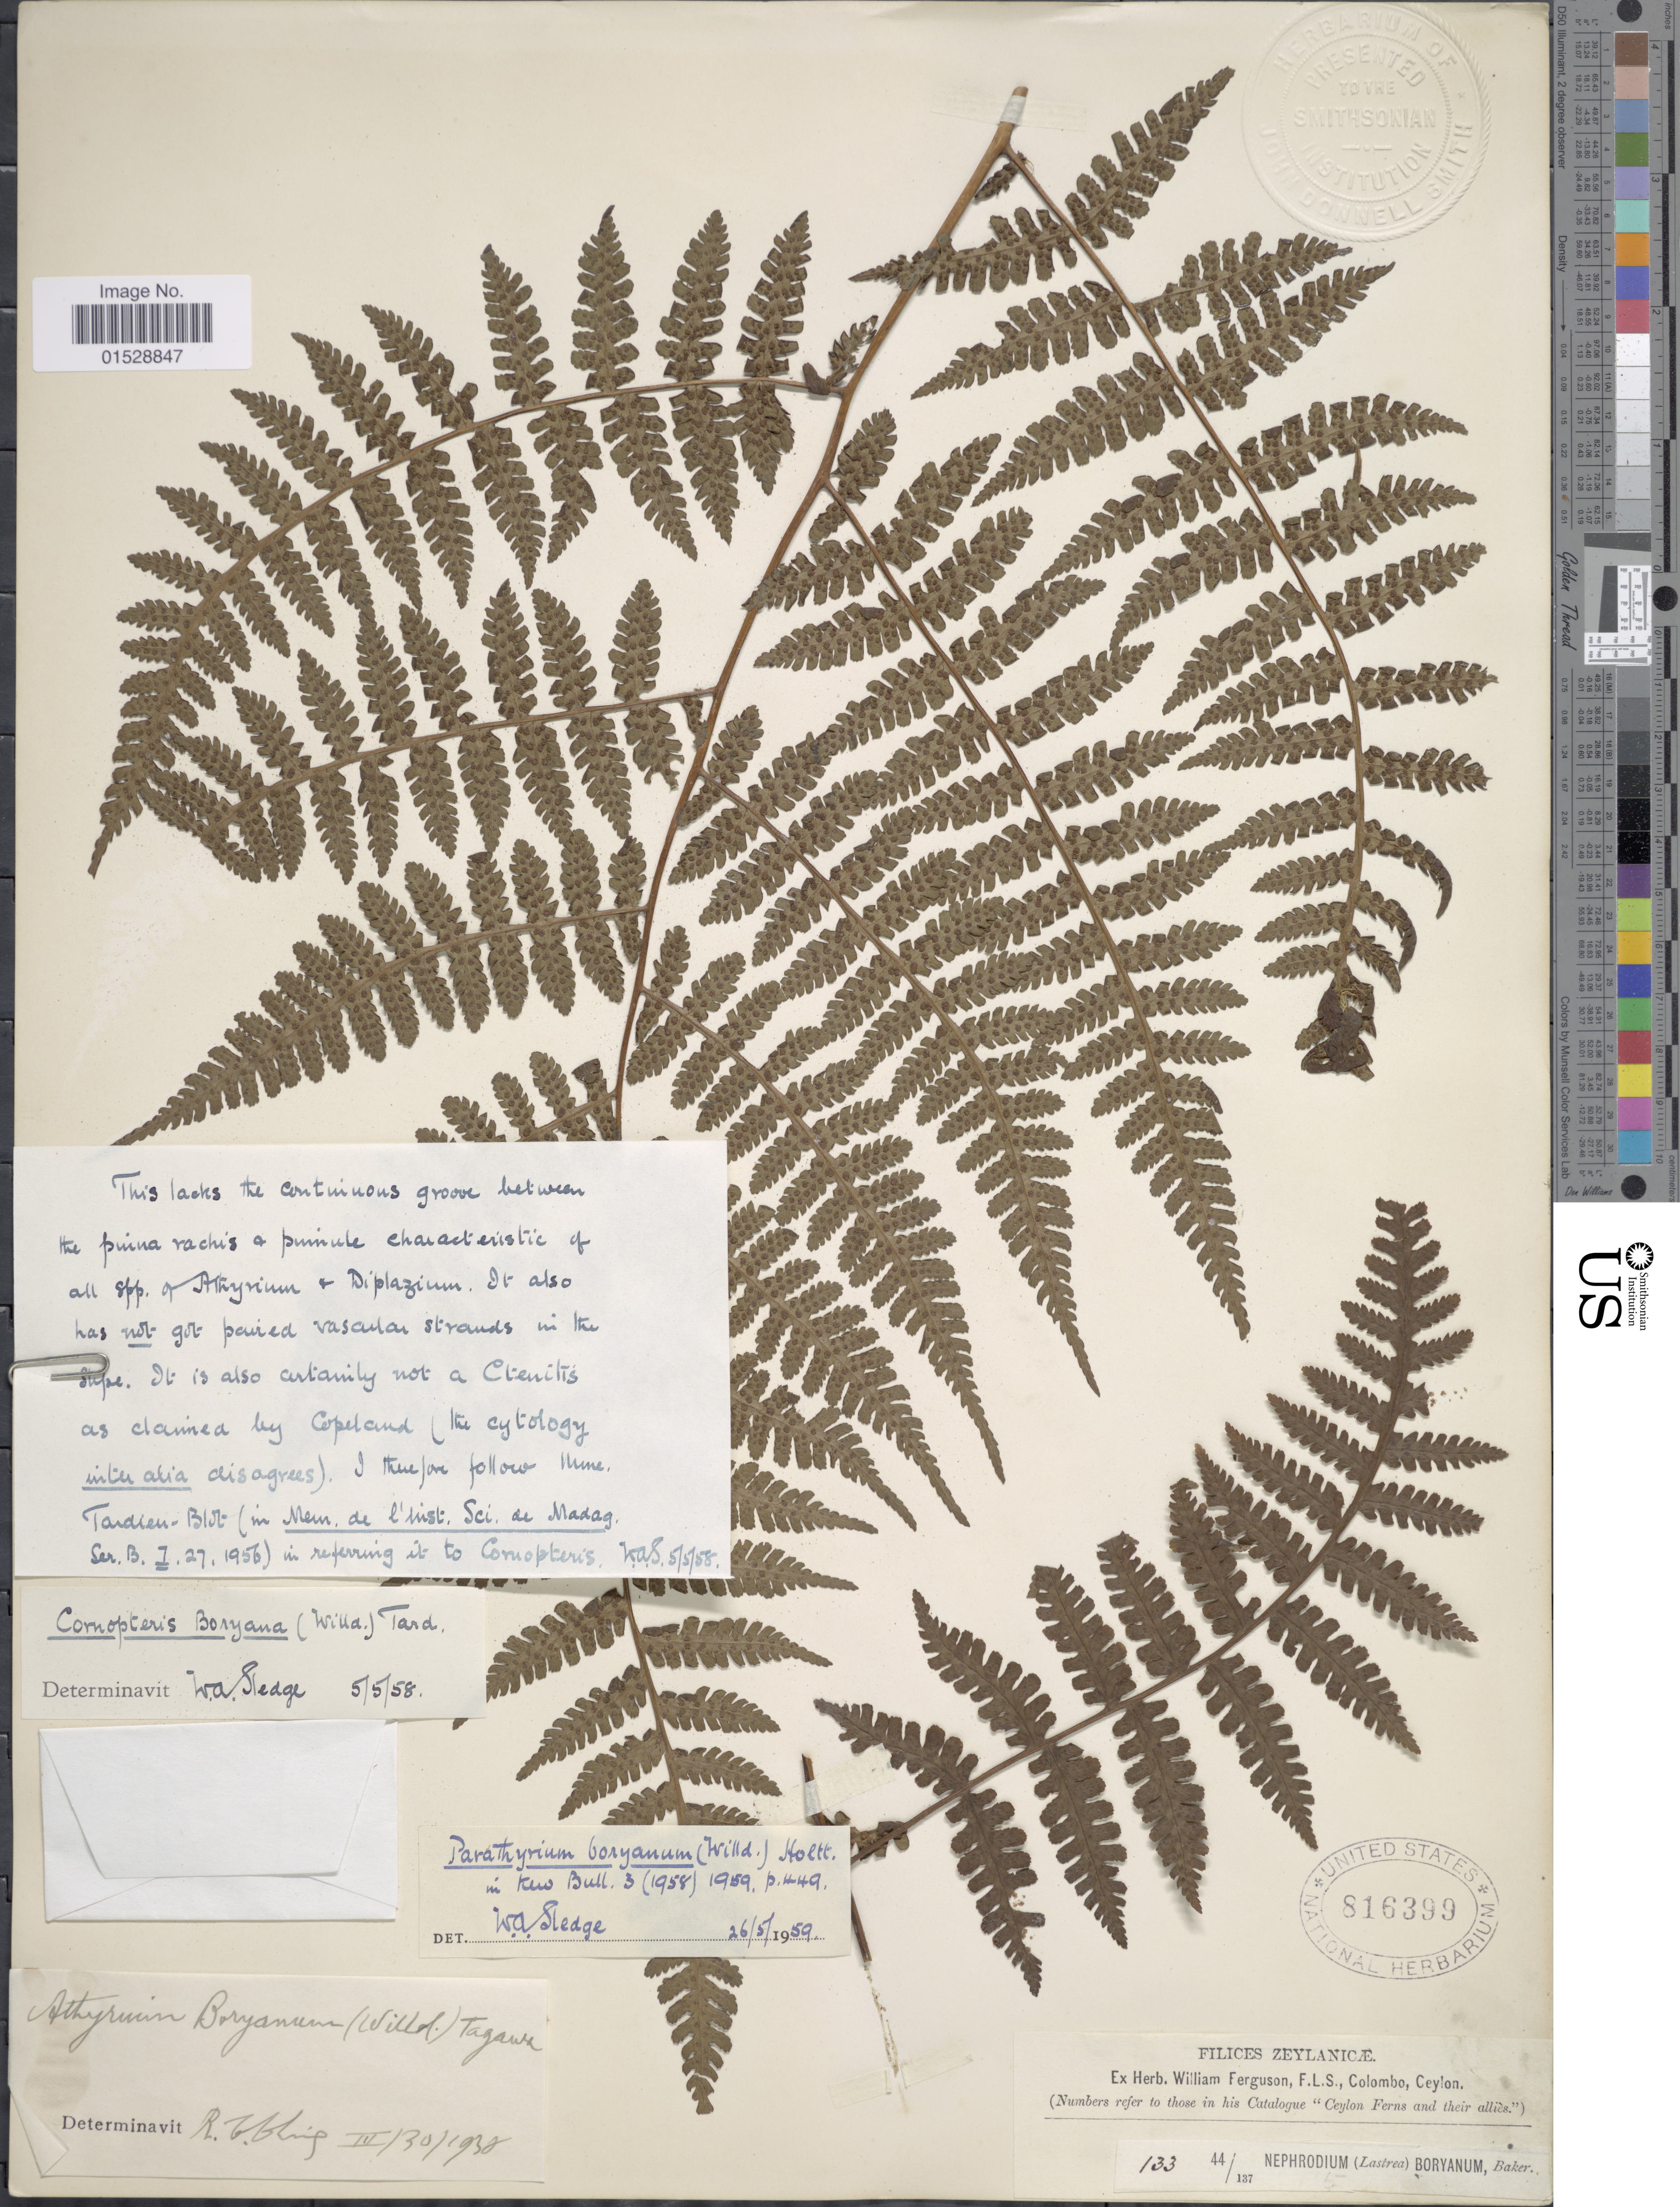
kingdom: Plantae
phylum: Tracheophyta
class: Polypodiopsida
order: Polypodiales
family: Athyriaceae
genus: Deparia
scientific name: Deparia boryana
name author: (Willd.) M. Kato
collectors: ex herb. W. Ferguson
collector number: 133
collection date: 1955-05-05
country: Sri Lanka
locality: Zeylanicae, Ceylon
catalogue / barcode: US 816399